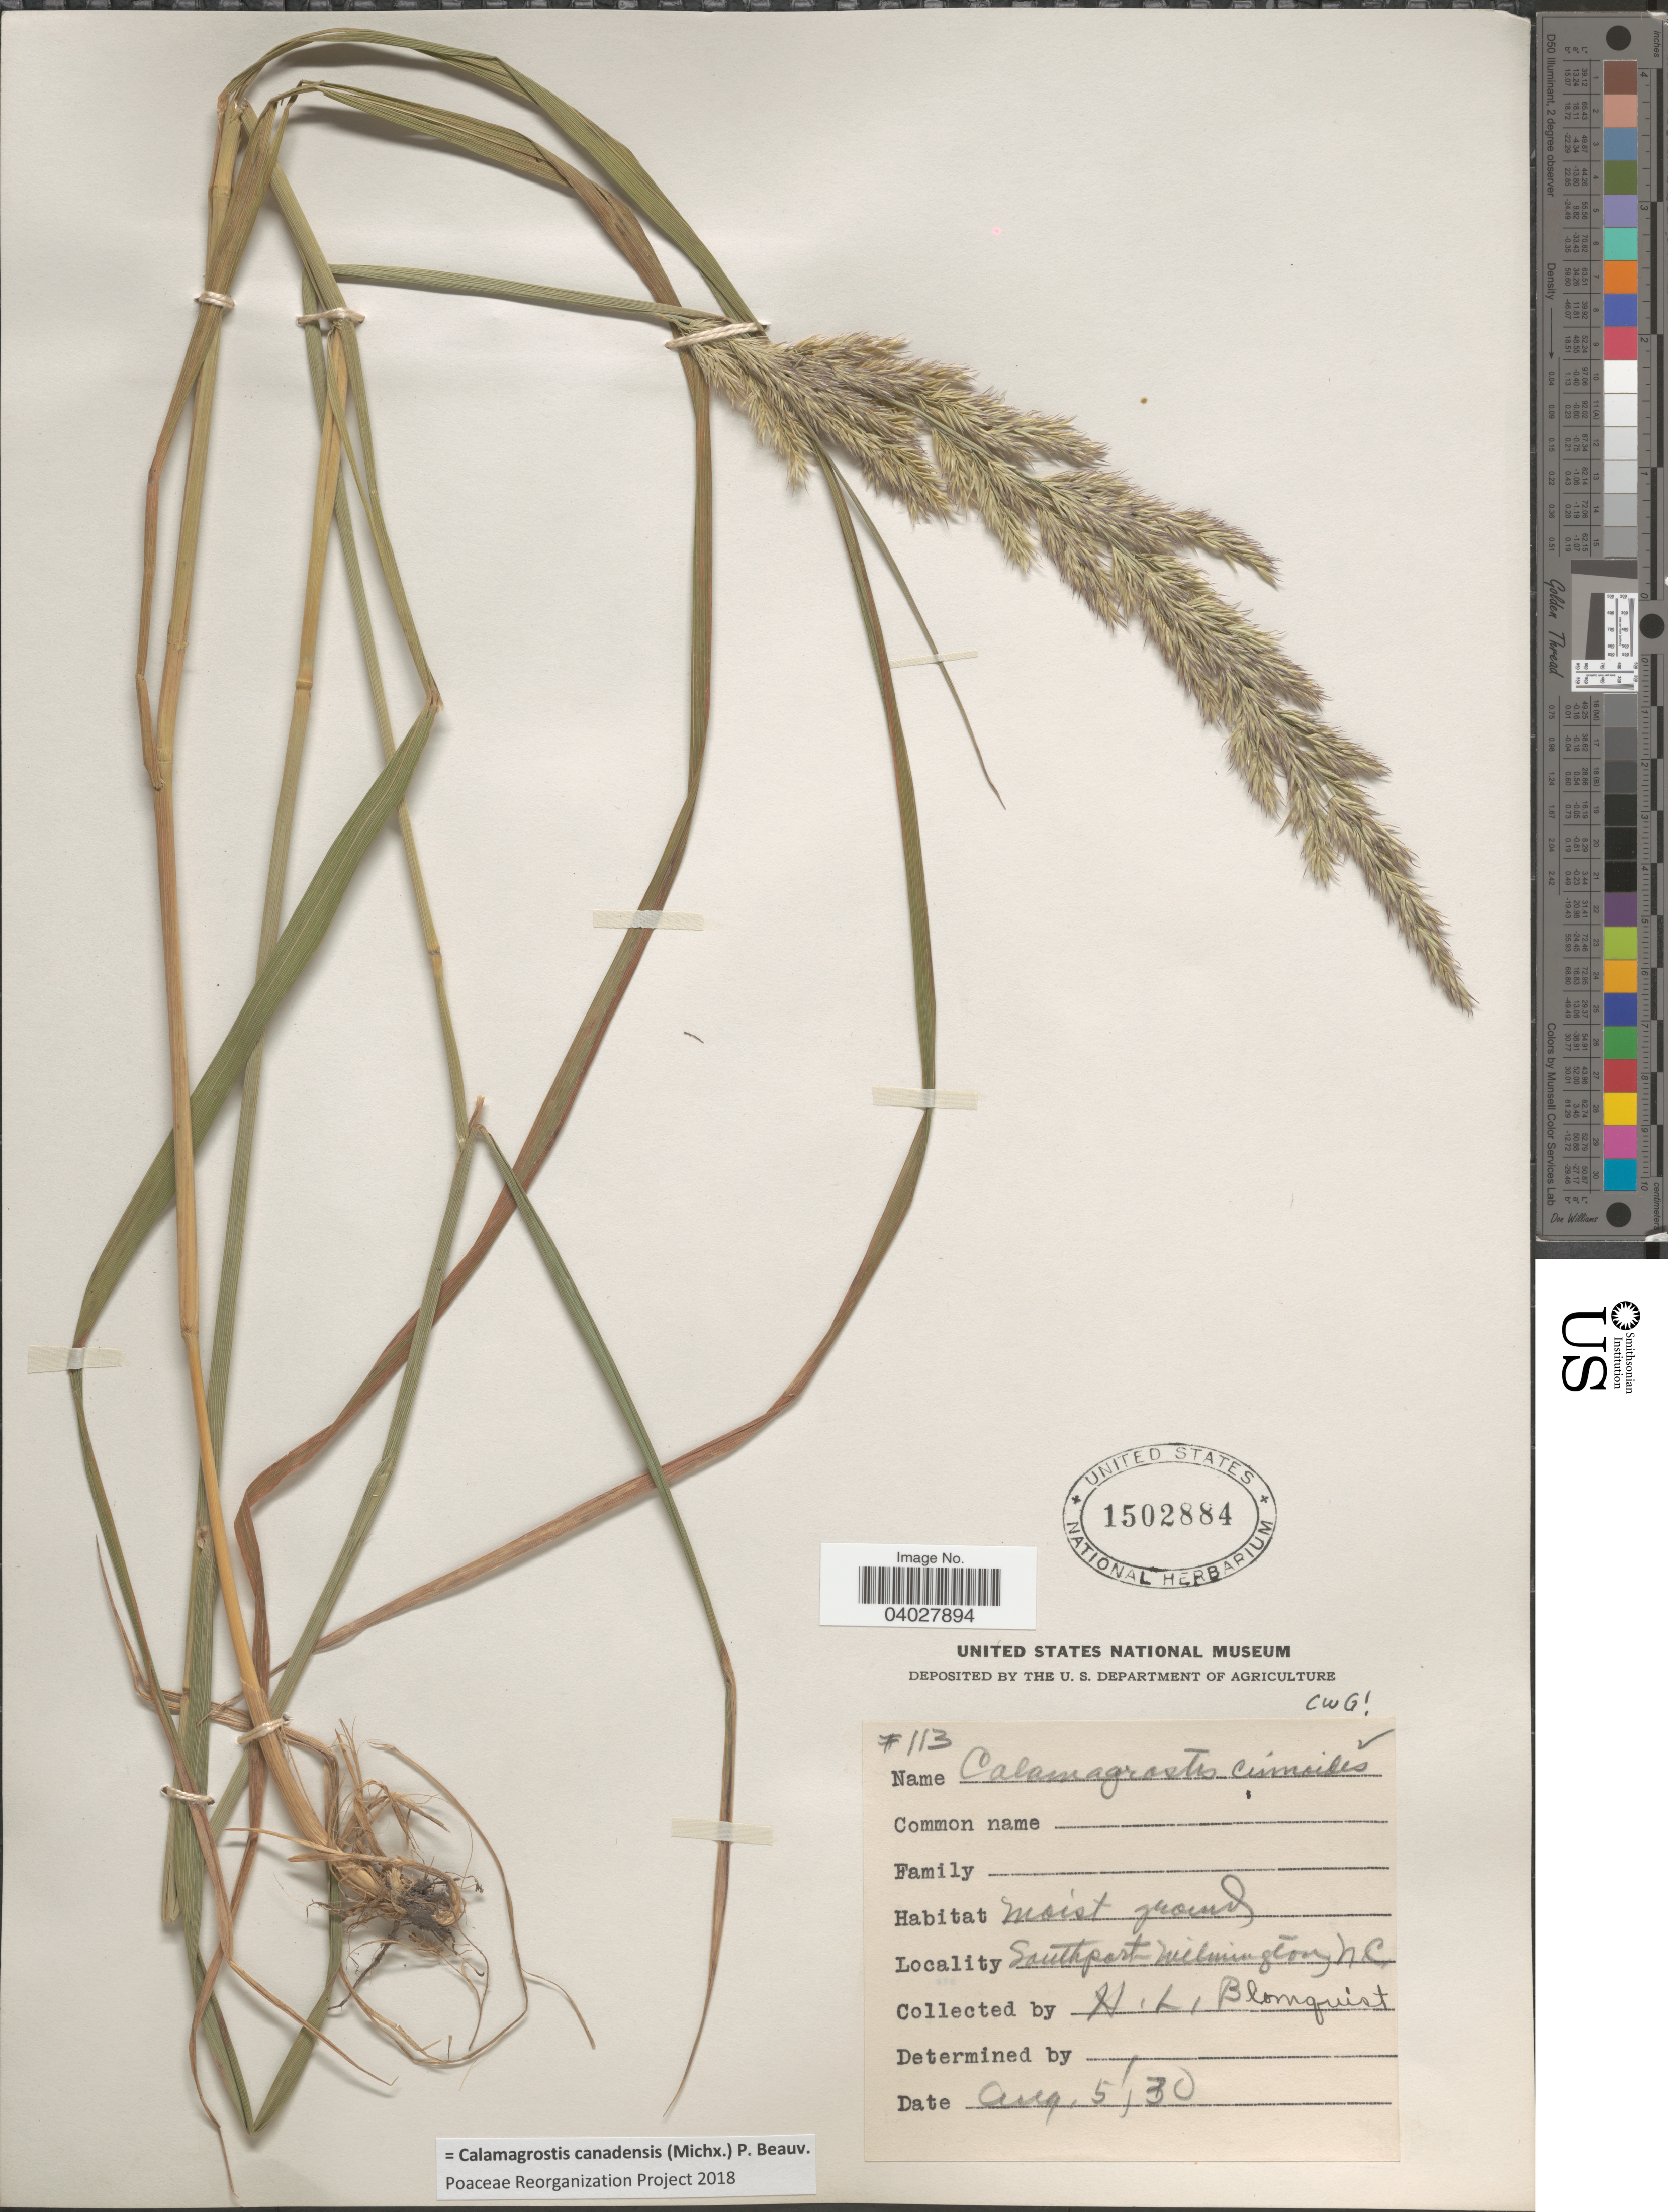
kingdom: Plantae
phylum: Tracheophyta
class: Liliopsida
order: Poales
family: Poaceae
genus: Calamagrostis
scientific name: Calamagrostis canadensis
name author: (Michx.) P. Beauv.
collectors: H. Blomquist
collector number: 113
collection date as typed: Transcribed d/m/y: 5/8/30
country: United States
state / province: North Carolina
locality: Southport Wilmington.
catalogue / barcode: US 1502884